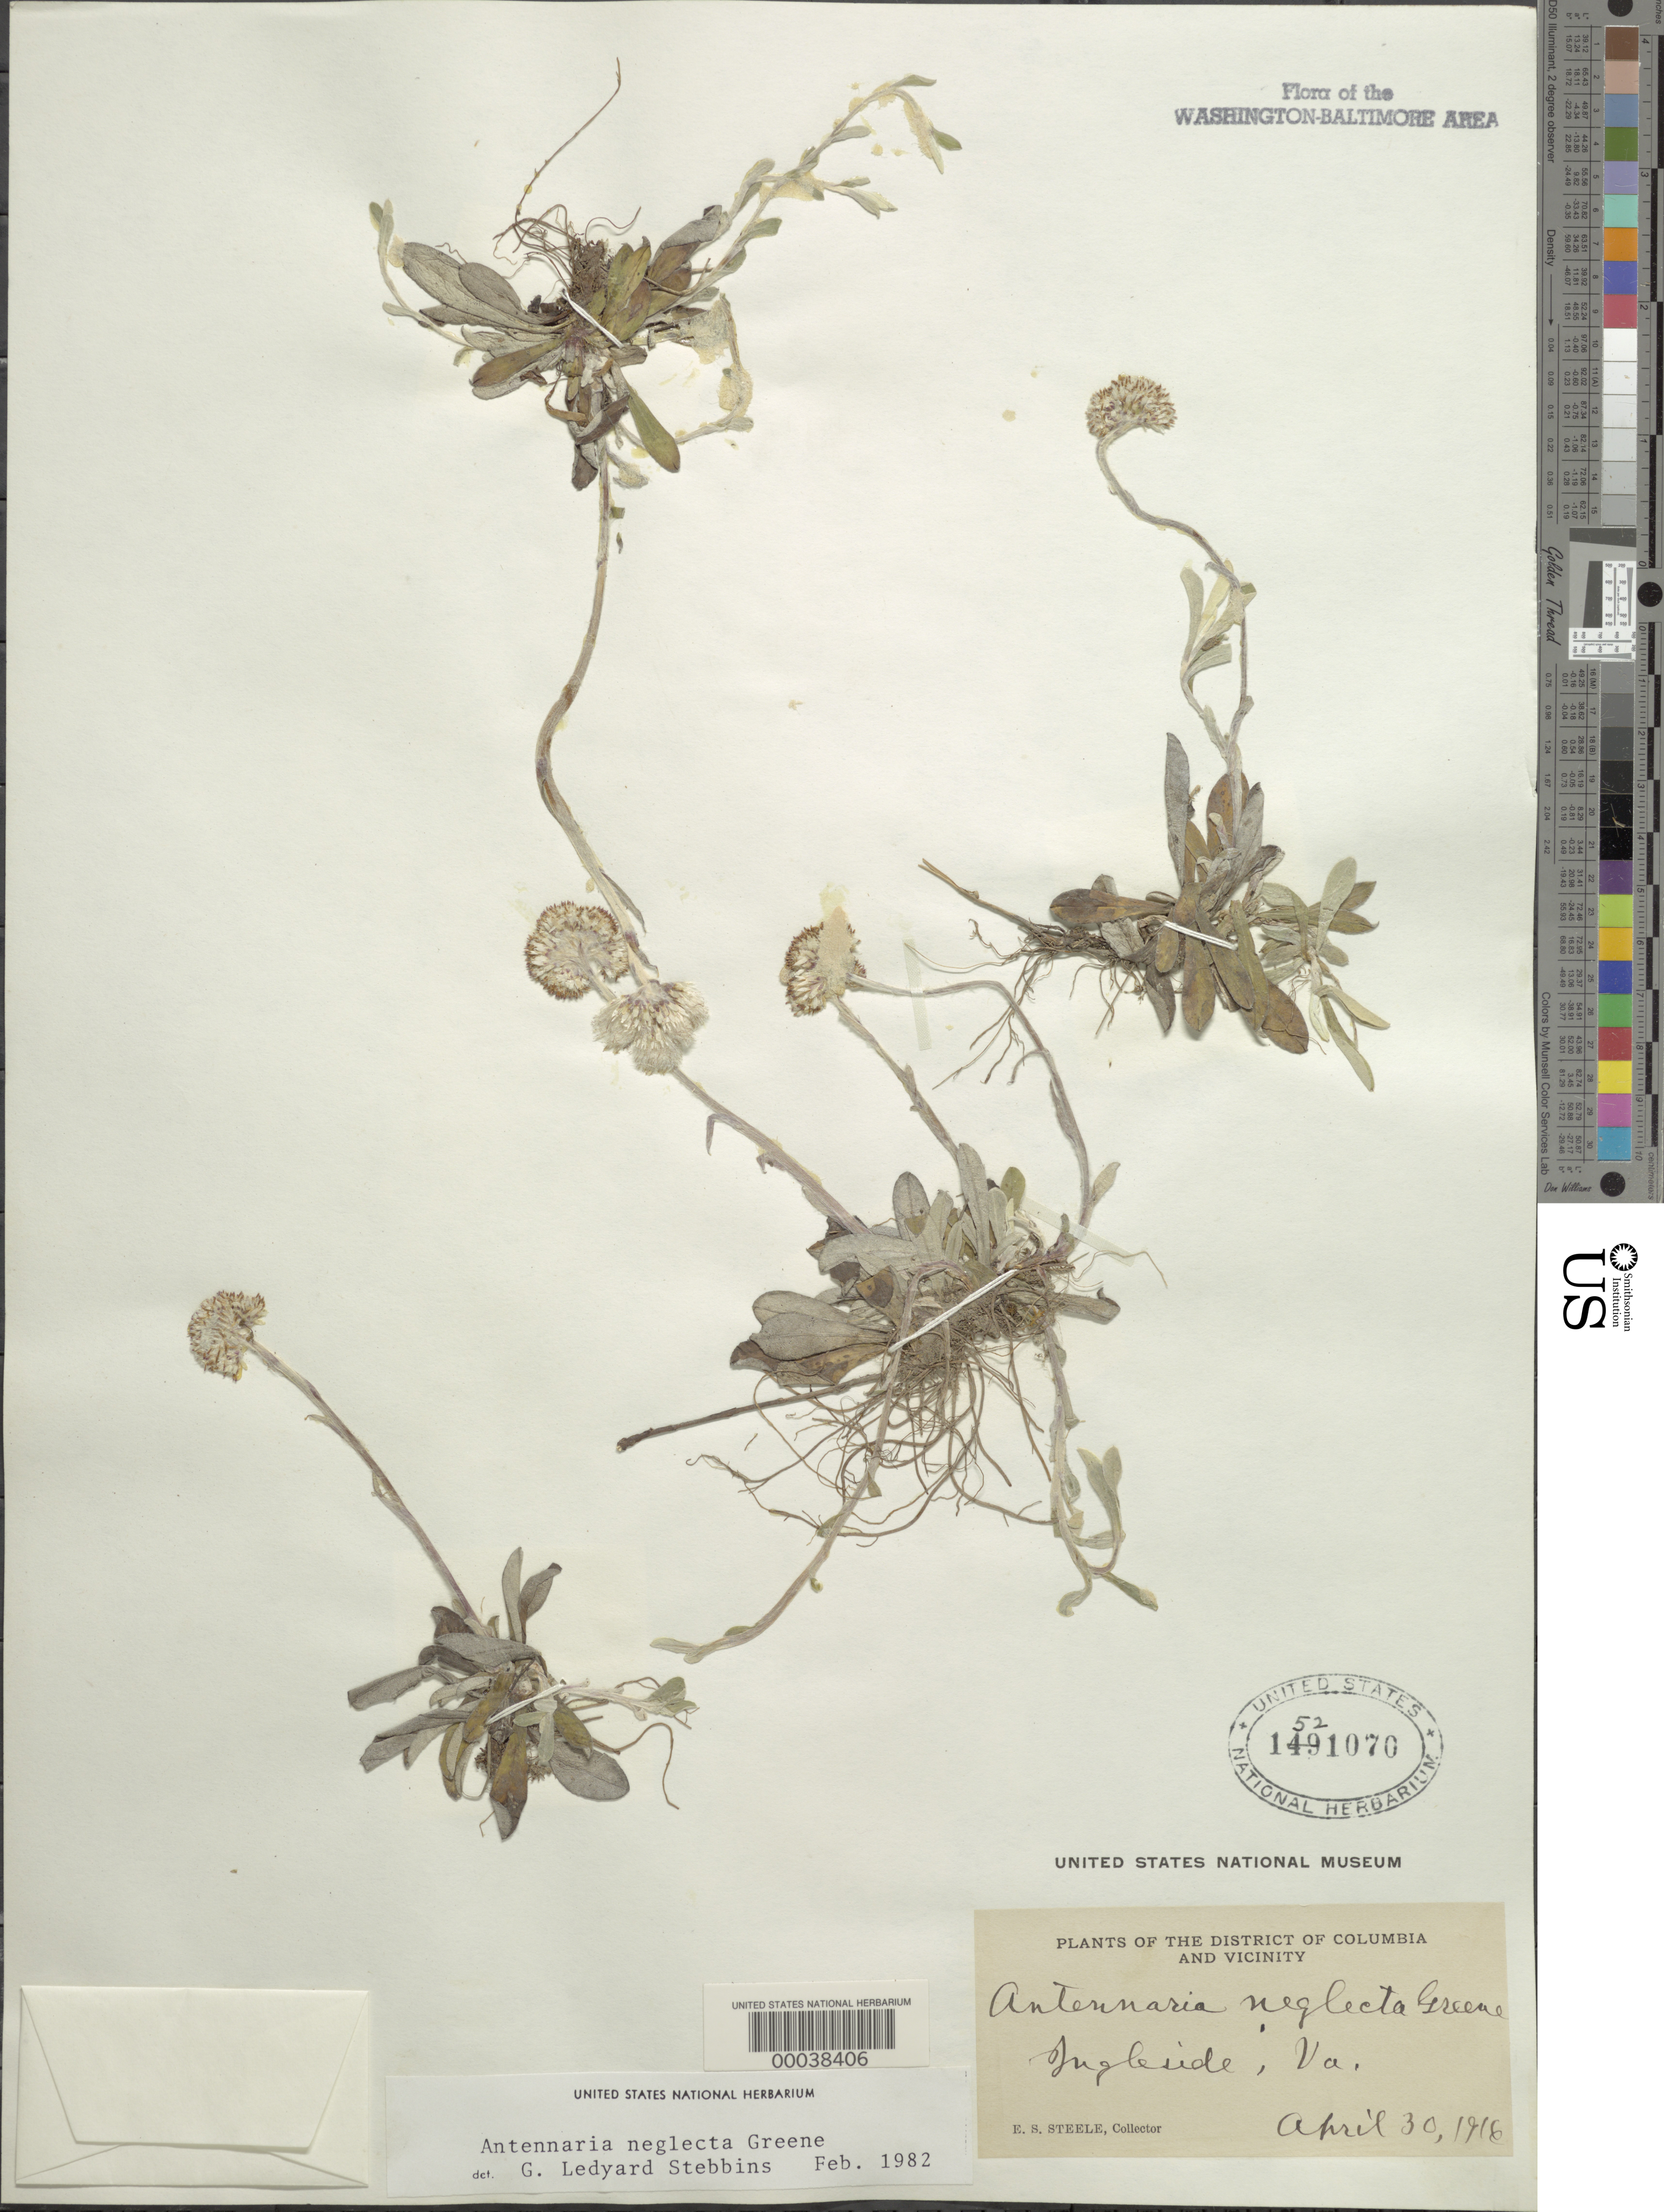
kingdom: Plantae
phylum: Tracheophyta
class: Magnoliopsida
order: Asterales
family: Asteraceae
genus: Antennaria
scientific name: Antennaria neglecta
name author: Greene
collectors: E. Steele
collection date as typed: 30 Apr 1916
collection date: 1916-04-30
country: United States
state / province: Virginia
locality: Ingleside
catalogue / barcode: US 1521070